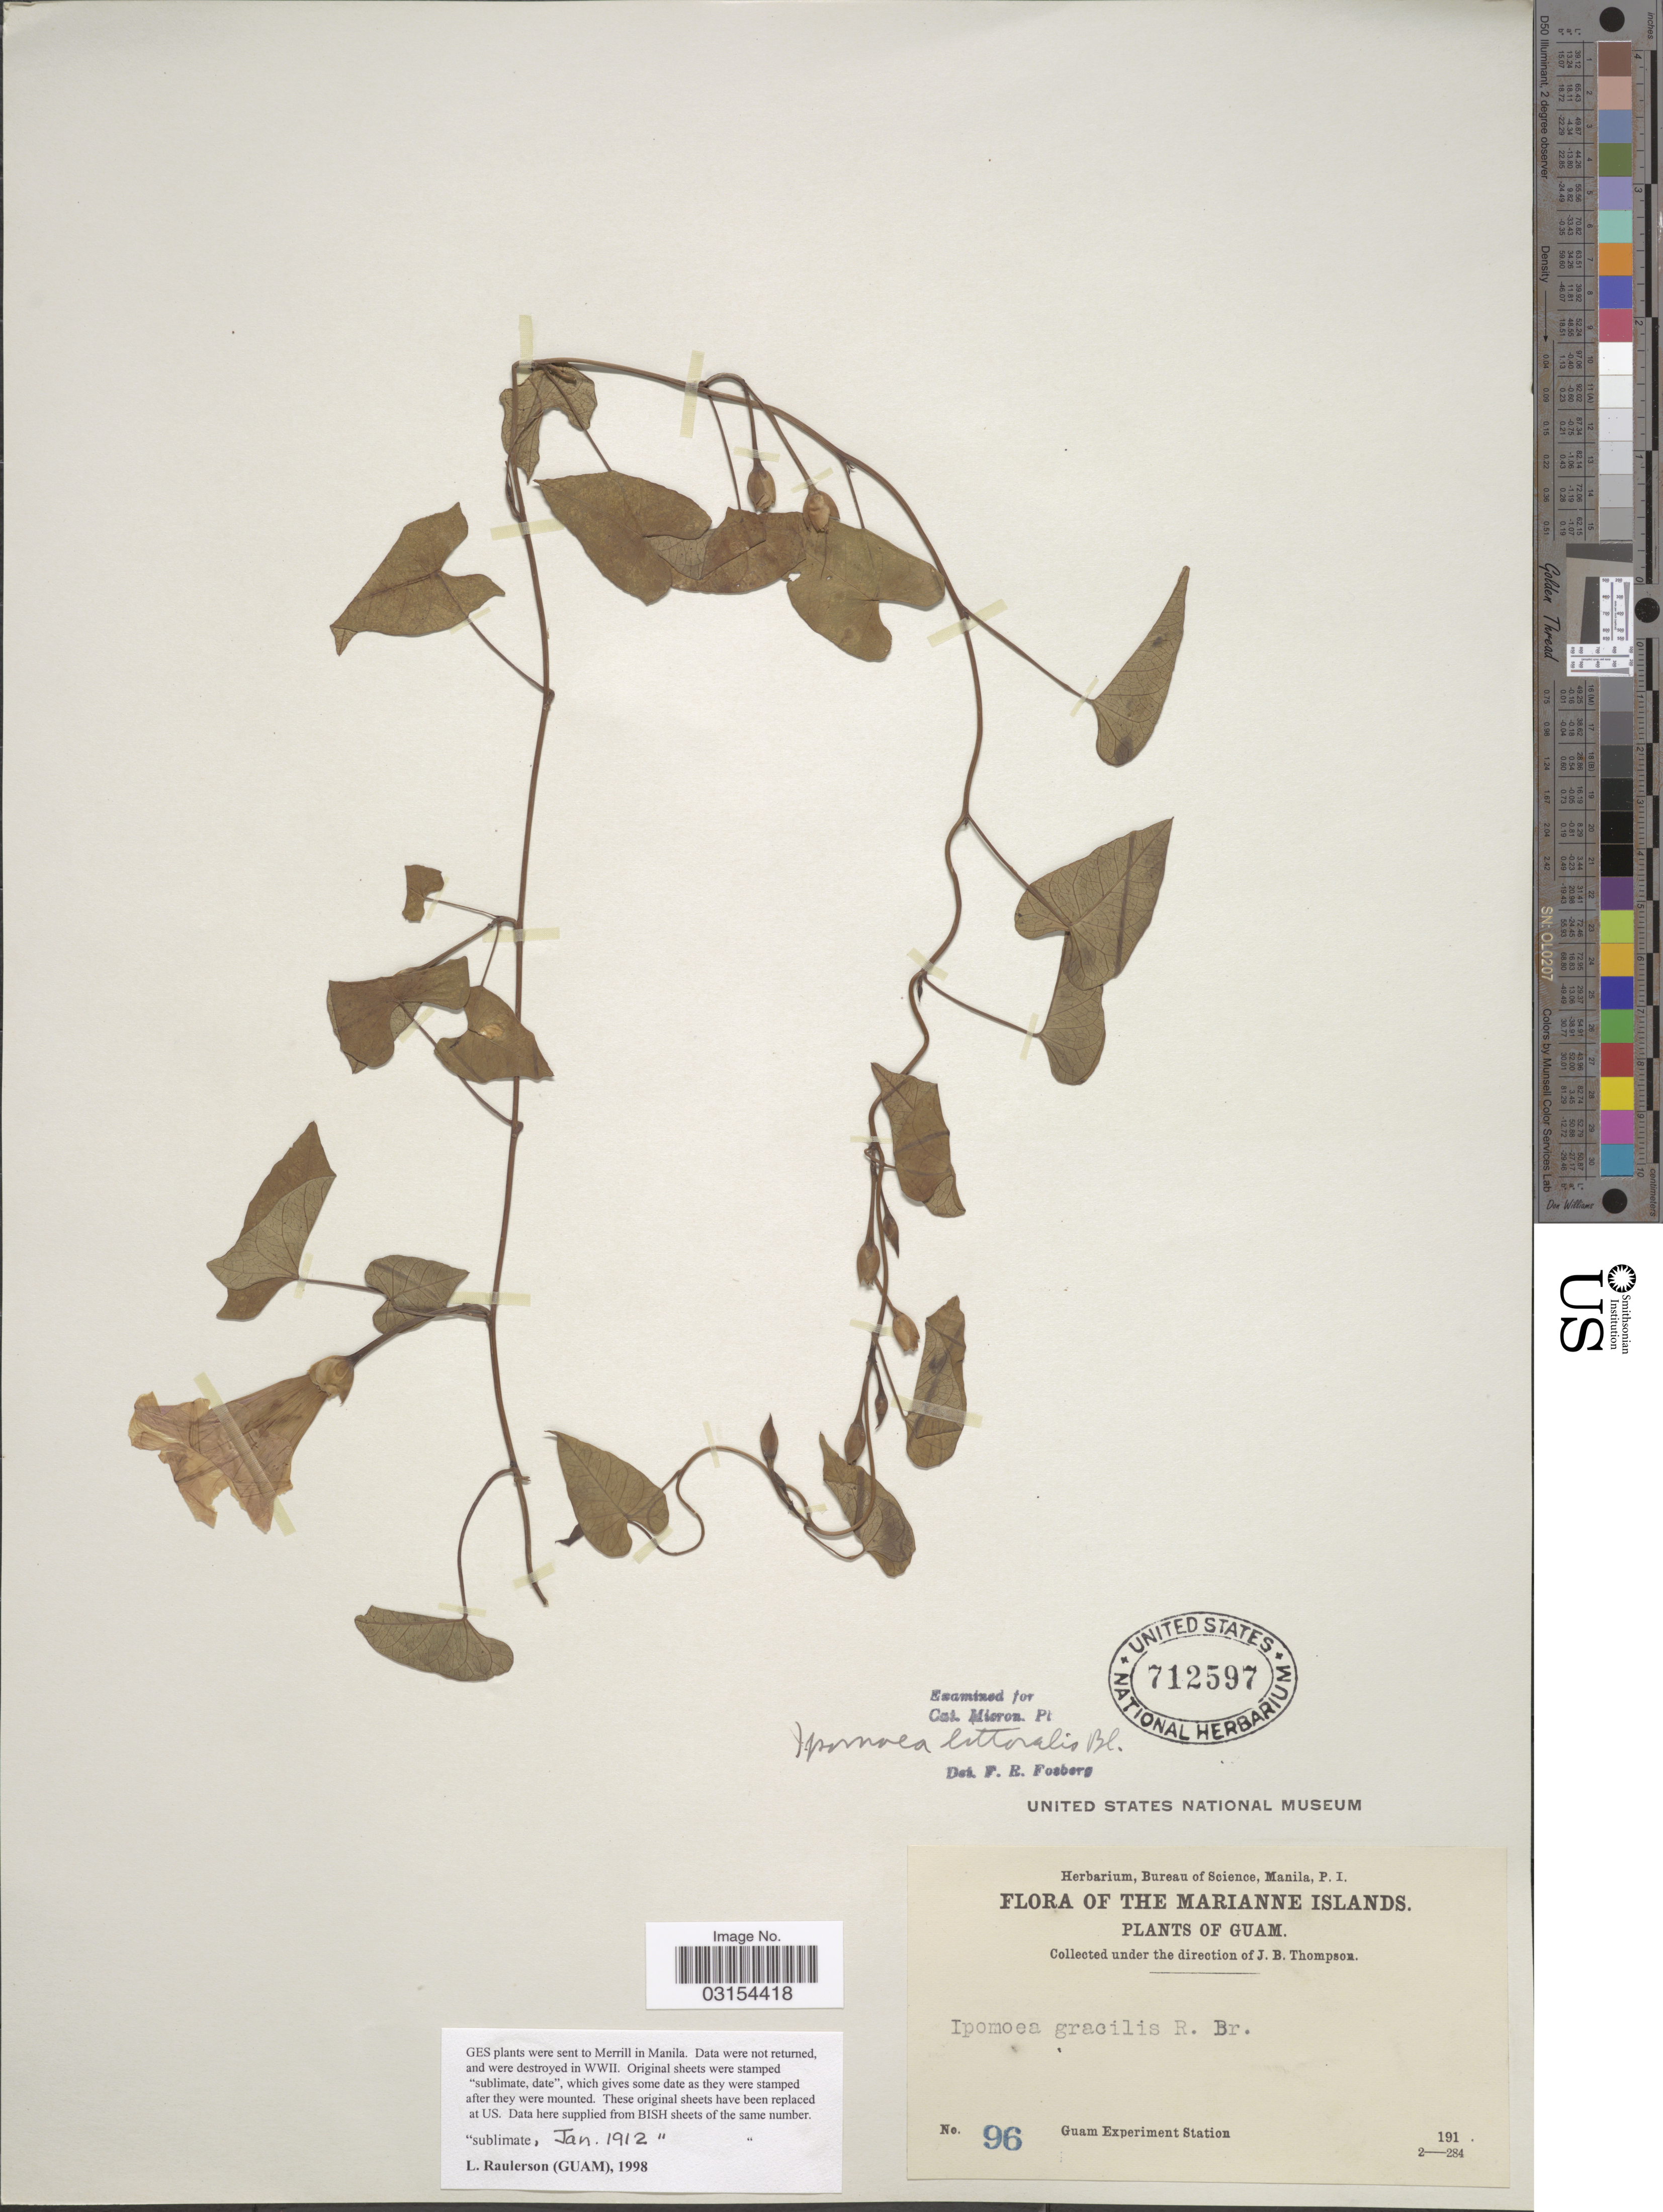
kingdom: Plantae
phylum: Tracheophyta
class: Magnoliopsida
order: Solanales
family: Convolvulaceae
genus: Ipomoea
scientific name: Ipomoea littoralis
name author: Blume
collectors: Guam Exp. Sta.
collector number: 96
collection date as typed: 191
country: Guam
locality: The Marianne Islands.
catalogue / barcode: US 712597